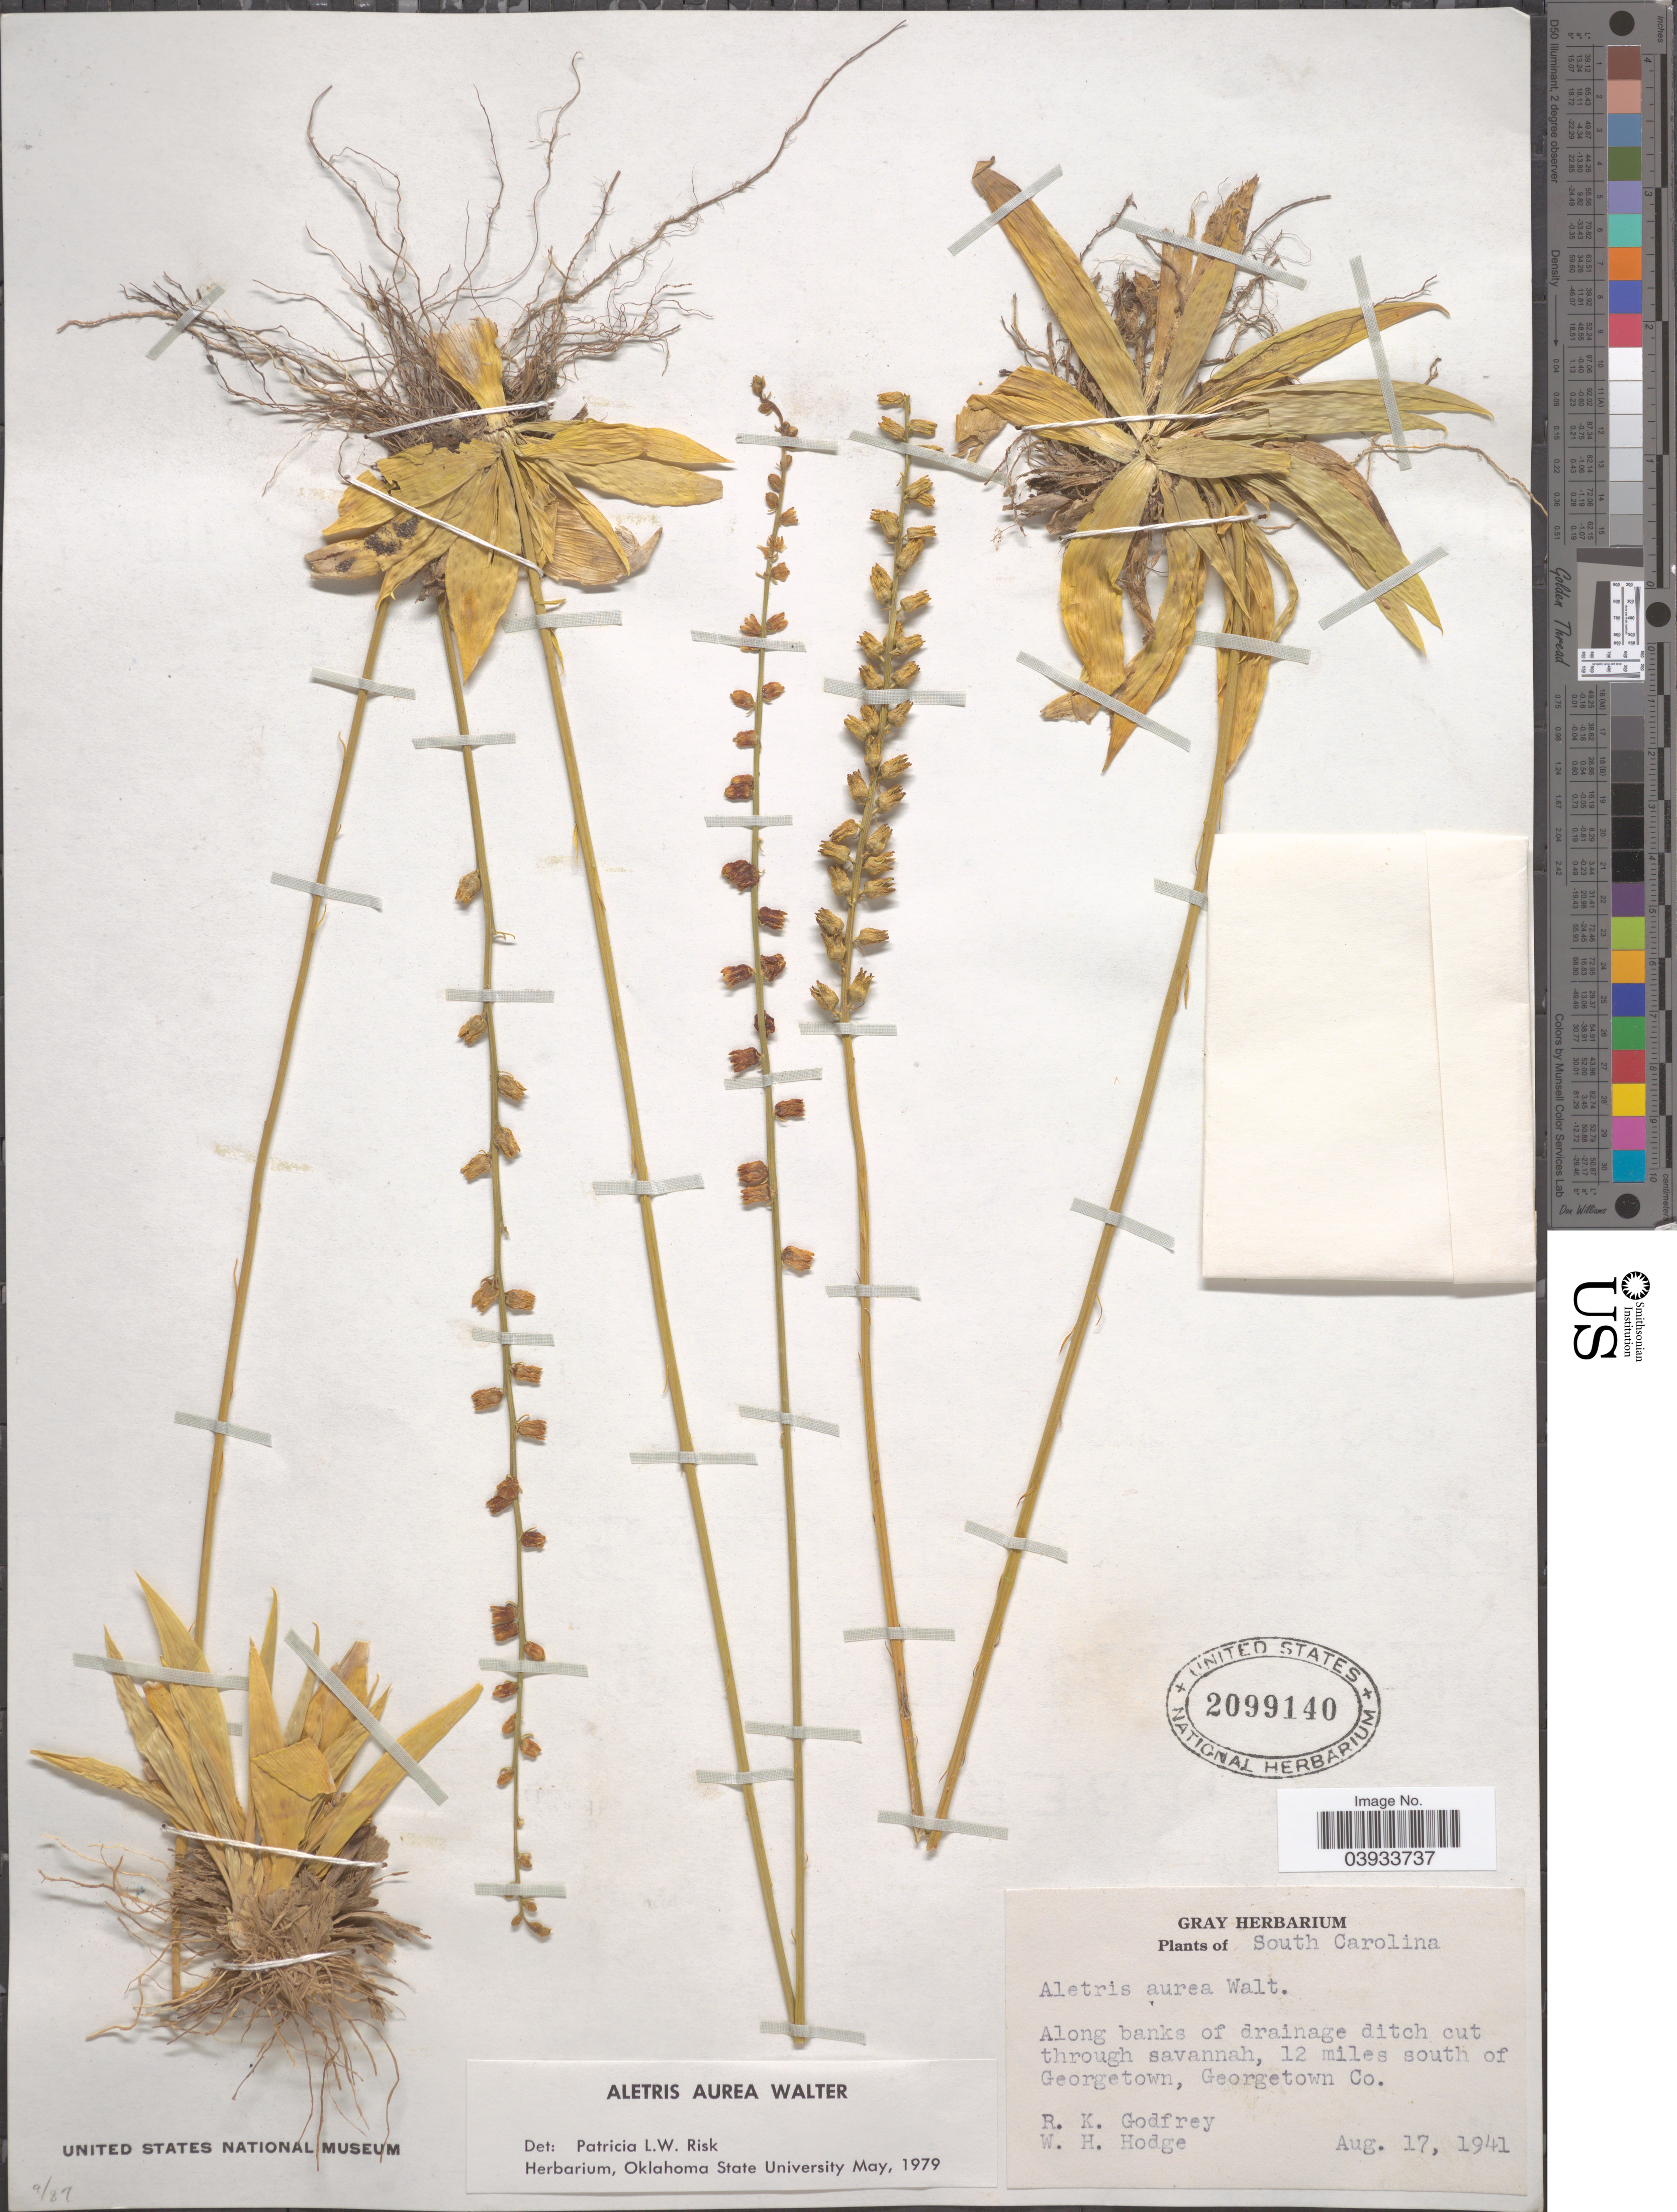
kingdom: Plantae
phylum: Tracheophyta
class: Liliopsida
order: Dioscoreales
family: Nartheciaceae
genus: Aletris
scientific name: Aletris aurea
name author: Walter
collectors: R. K. Godfrey & W. Hodge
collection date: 1941-08-17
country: United States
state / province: South Carolina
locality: Along banks of drainage ditch cut through savannah, 12 miles south of Georgetown, Georgetown Co.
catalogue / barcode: US 2099140